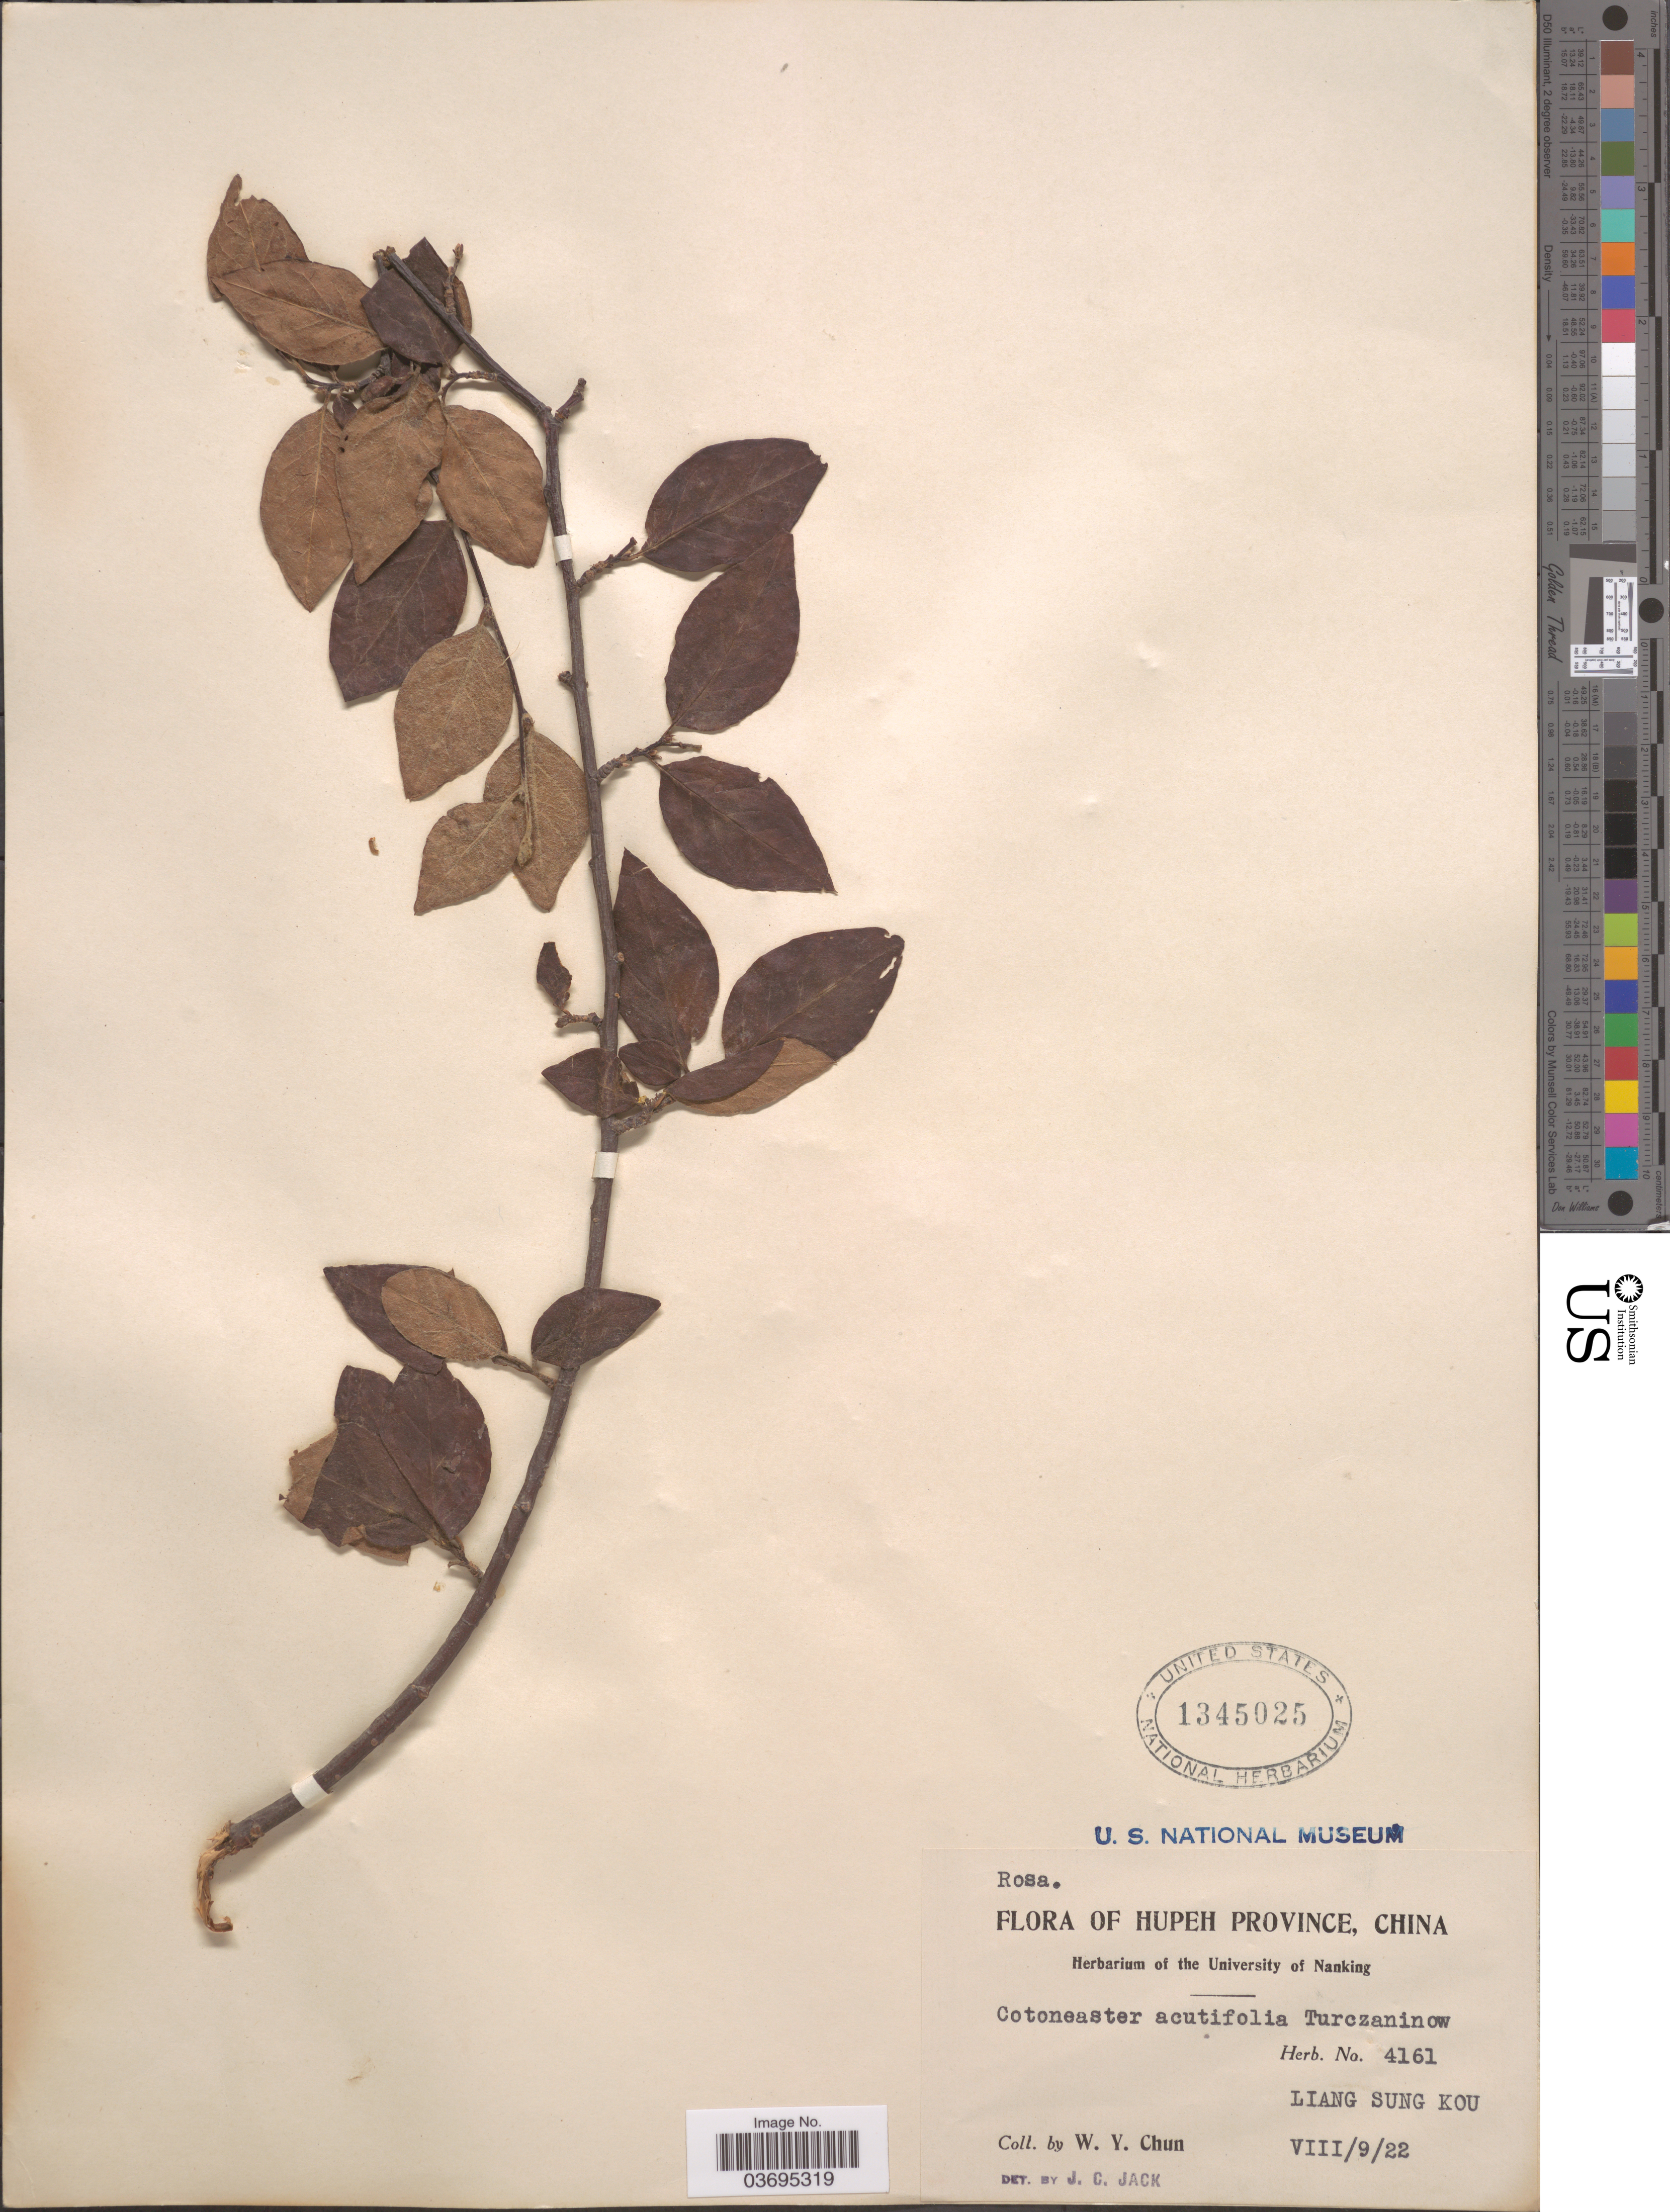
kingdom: Plantae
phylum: Tracheophyta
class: Magnoliopsida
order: Rosales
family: Rosaceae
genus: Cotoneaster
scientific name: Cotoneaster acutifolius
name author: Turcz.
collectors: W. Y. Chun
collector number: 4161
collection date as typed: Transcribed d/m/y: 9/8/22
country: China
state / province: Hubei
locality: Hupeh Province. Liang Sung Kou.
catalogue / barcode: US 1345025